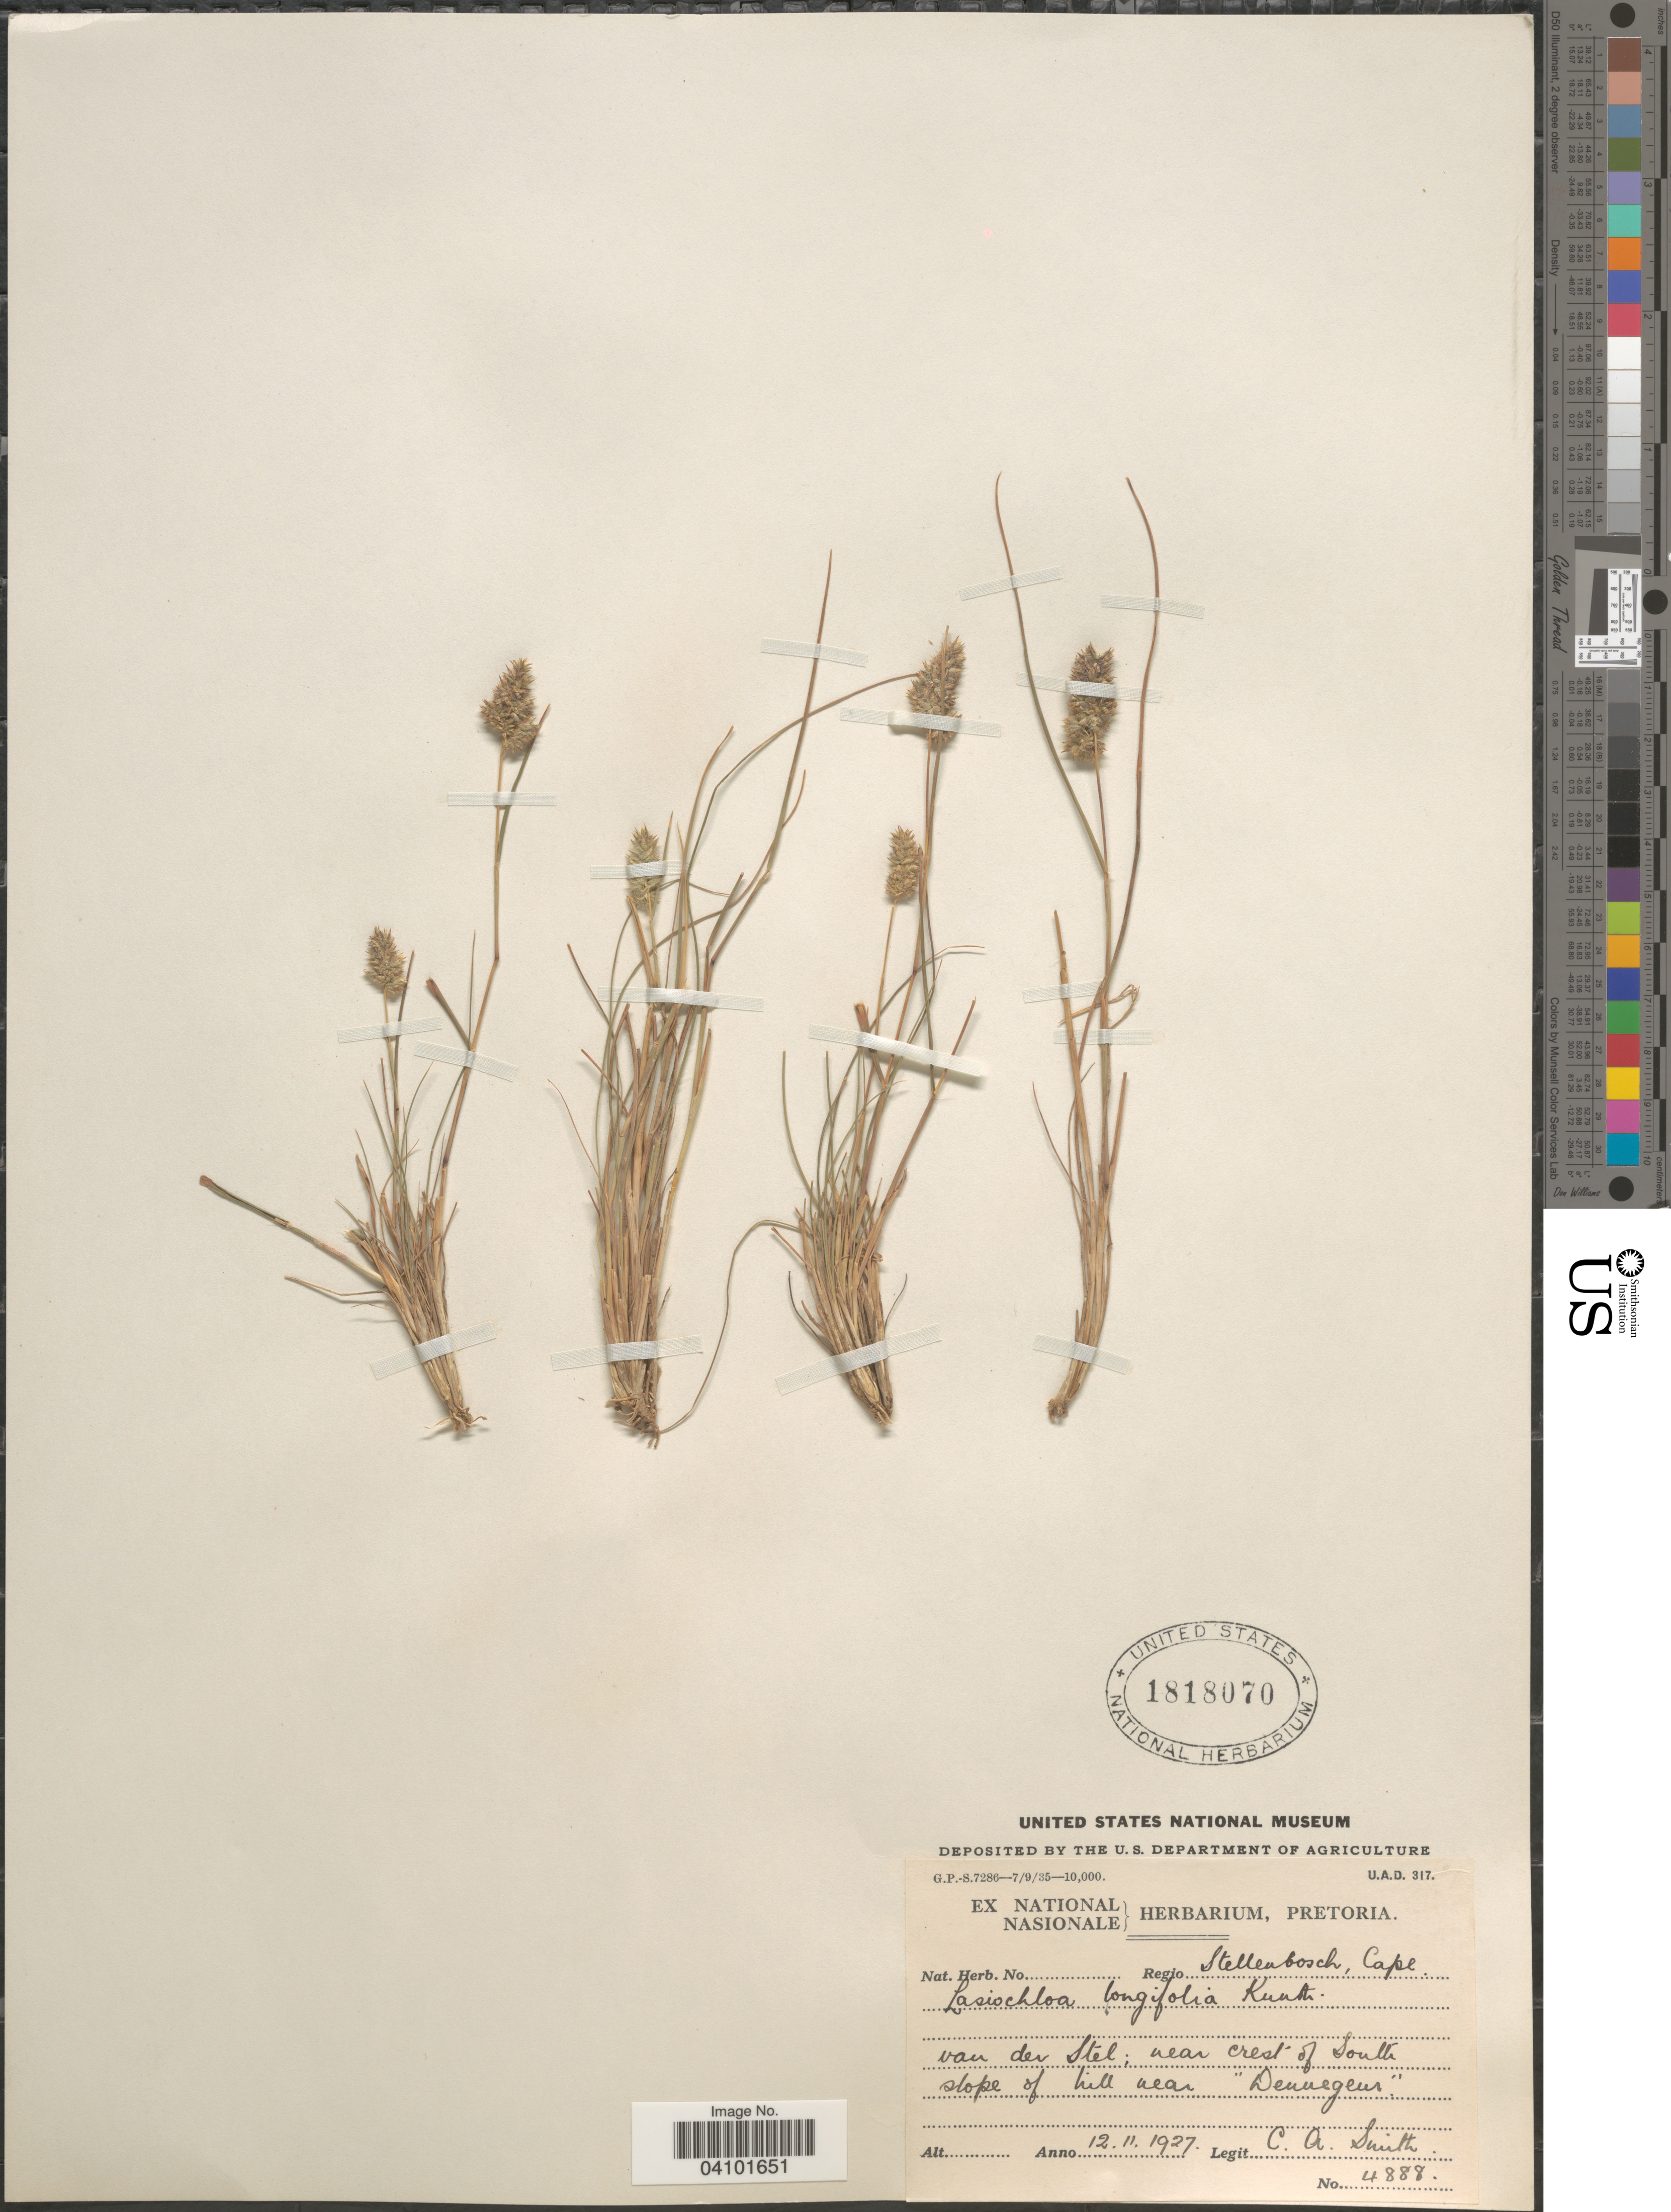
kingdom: Plantae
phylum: Tracheophyta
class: Liliopsida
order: Poales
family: Poaceae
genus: Tribolium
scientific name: Tribolium hispidum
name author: (Thunb.) Desv.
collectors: C. A. Smith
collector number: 4888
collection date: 1927-11-12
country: South Africa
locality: Regio Stellenbosch, Cape. Van der Stel; near crest of South slope of hill near "Dennegeur".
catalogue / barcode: US 1818070